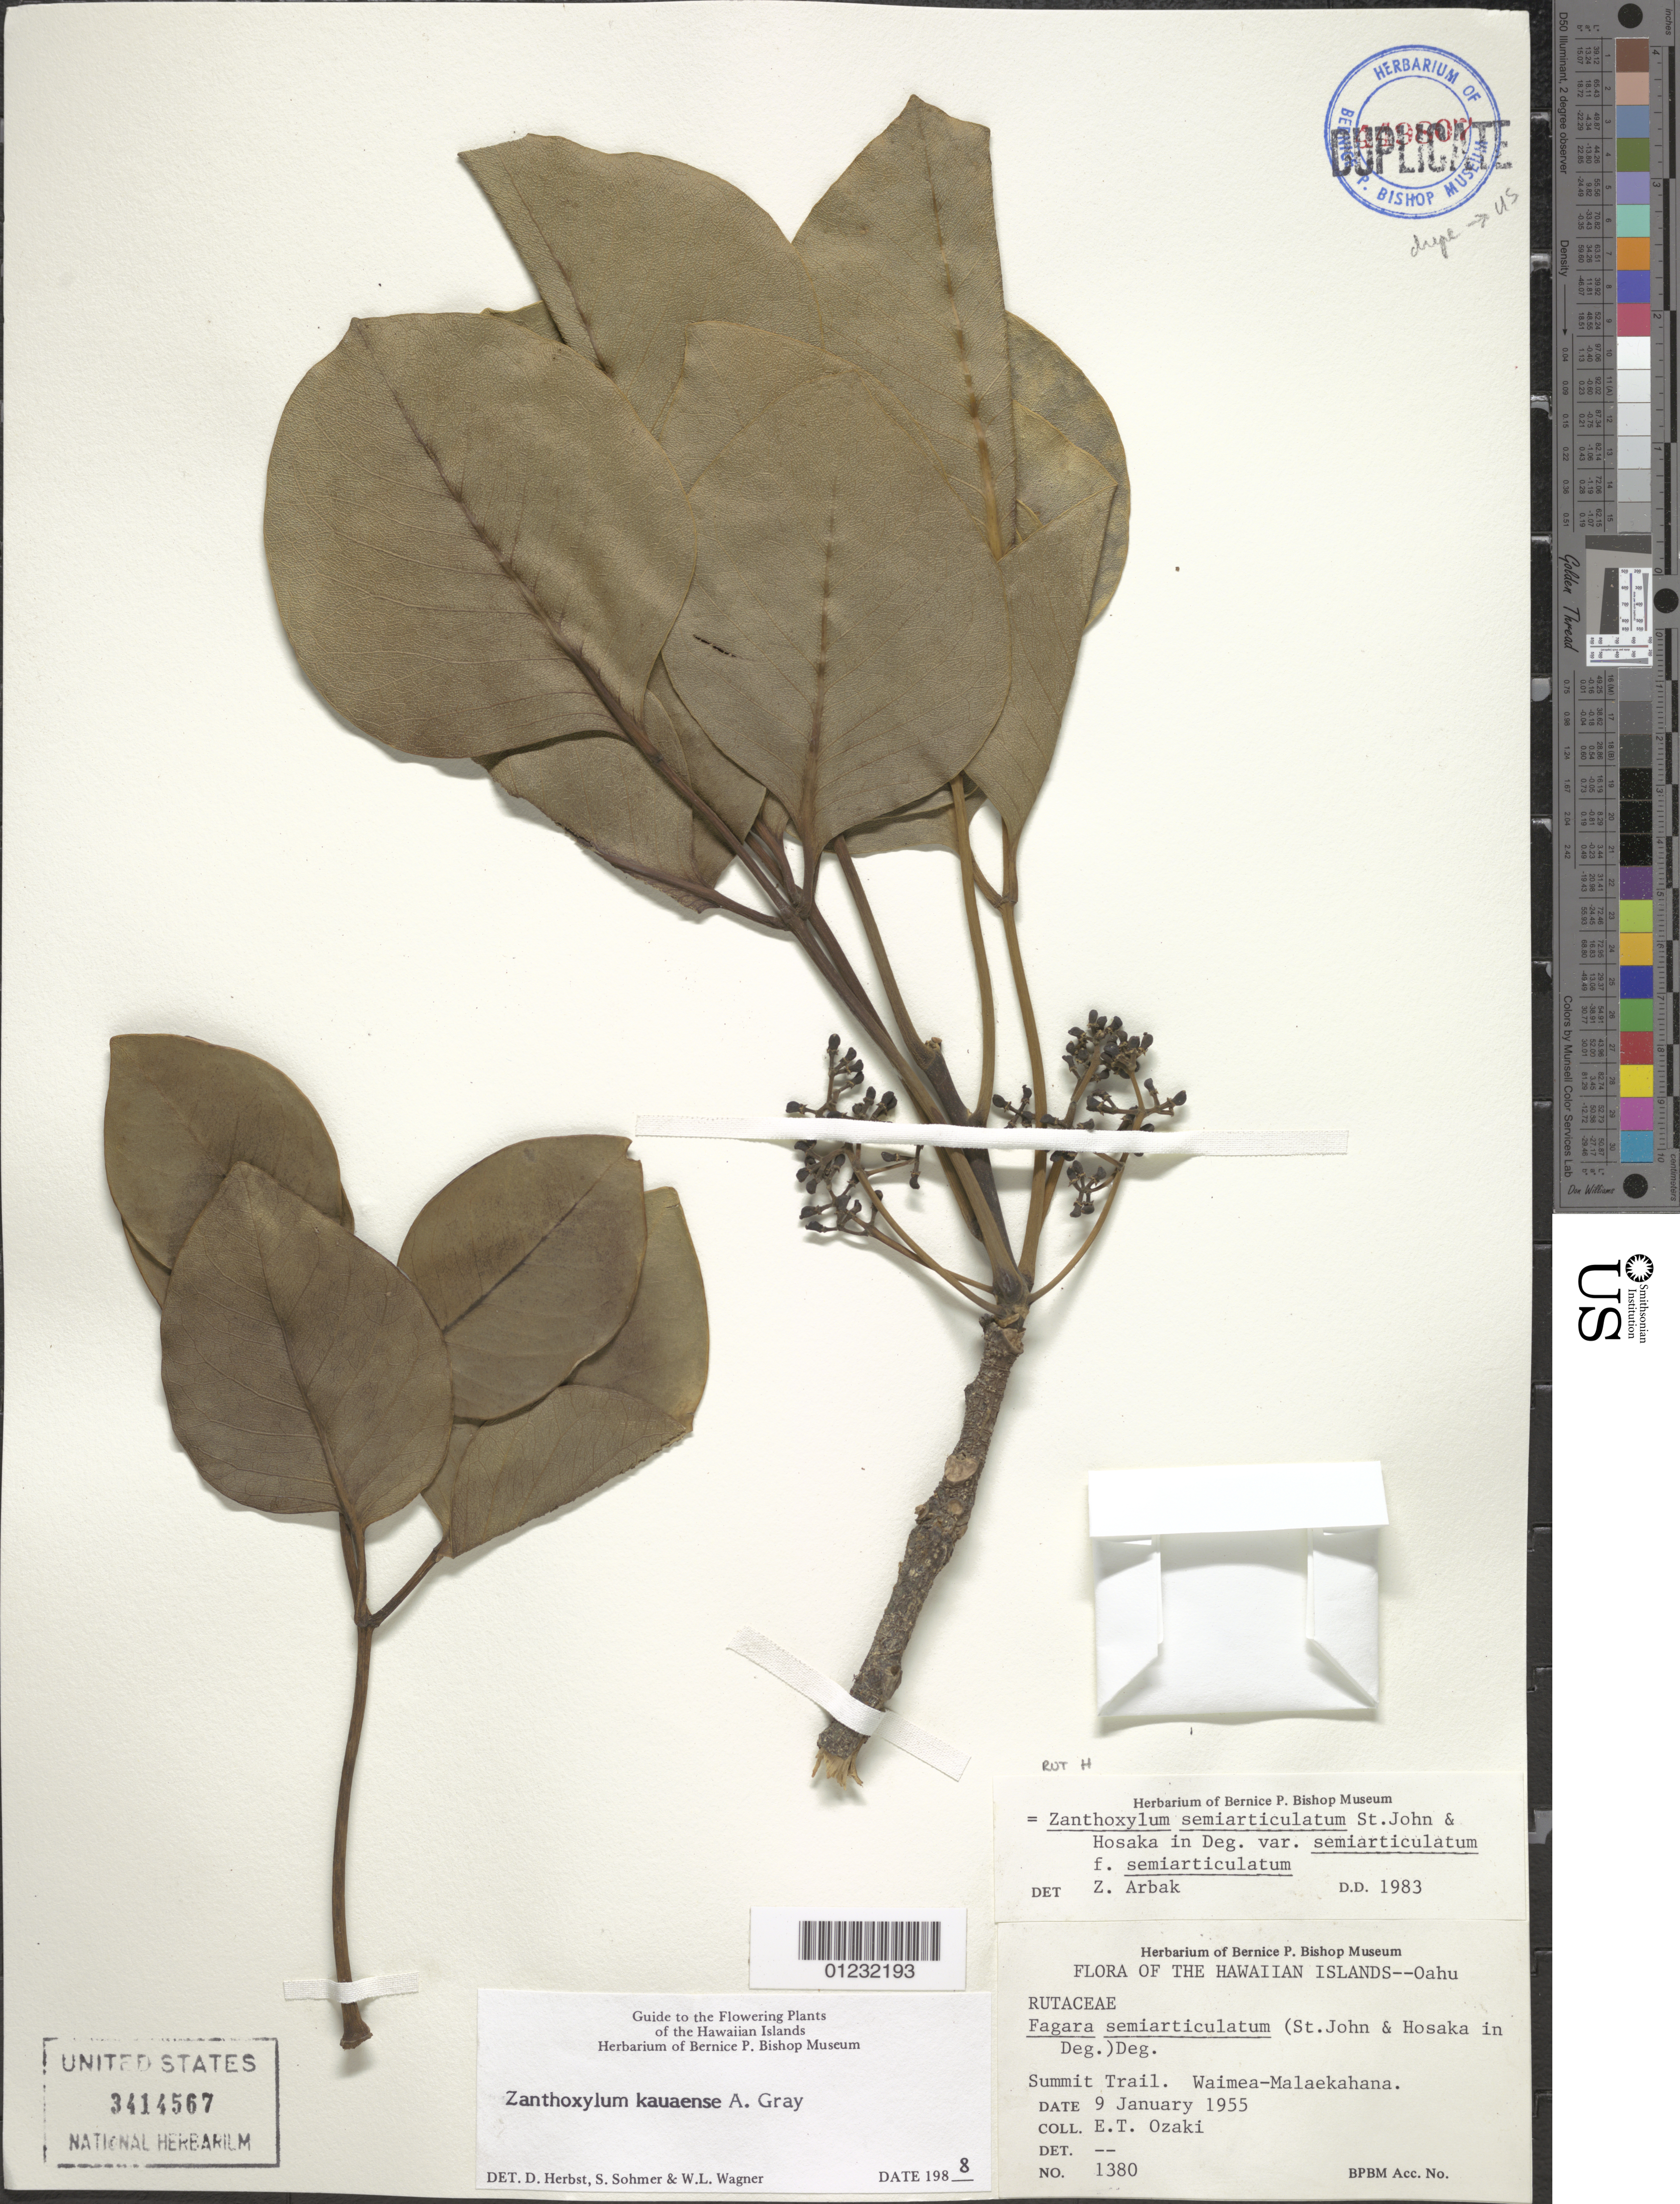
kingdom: Plantae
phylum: Tracheophyta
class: Magnoliopsida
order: Sapindales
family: Rutaceae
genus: Zanthoxylum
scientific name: Zanthoxylum kauaense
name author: A. Gray in Wilkes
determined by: Herbst, D. R.; Sohmer, S. H.; Wagner, W. L.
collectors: E. Ozaki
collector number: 1380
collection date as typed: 9 Jan 1955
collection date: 1955-01-09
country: United States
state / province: Hawaii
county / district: Honolulu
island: Oahu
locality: Summit Trail. Waimea-Malaekahana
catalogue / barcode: US 3414567